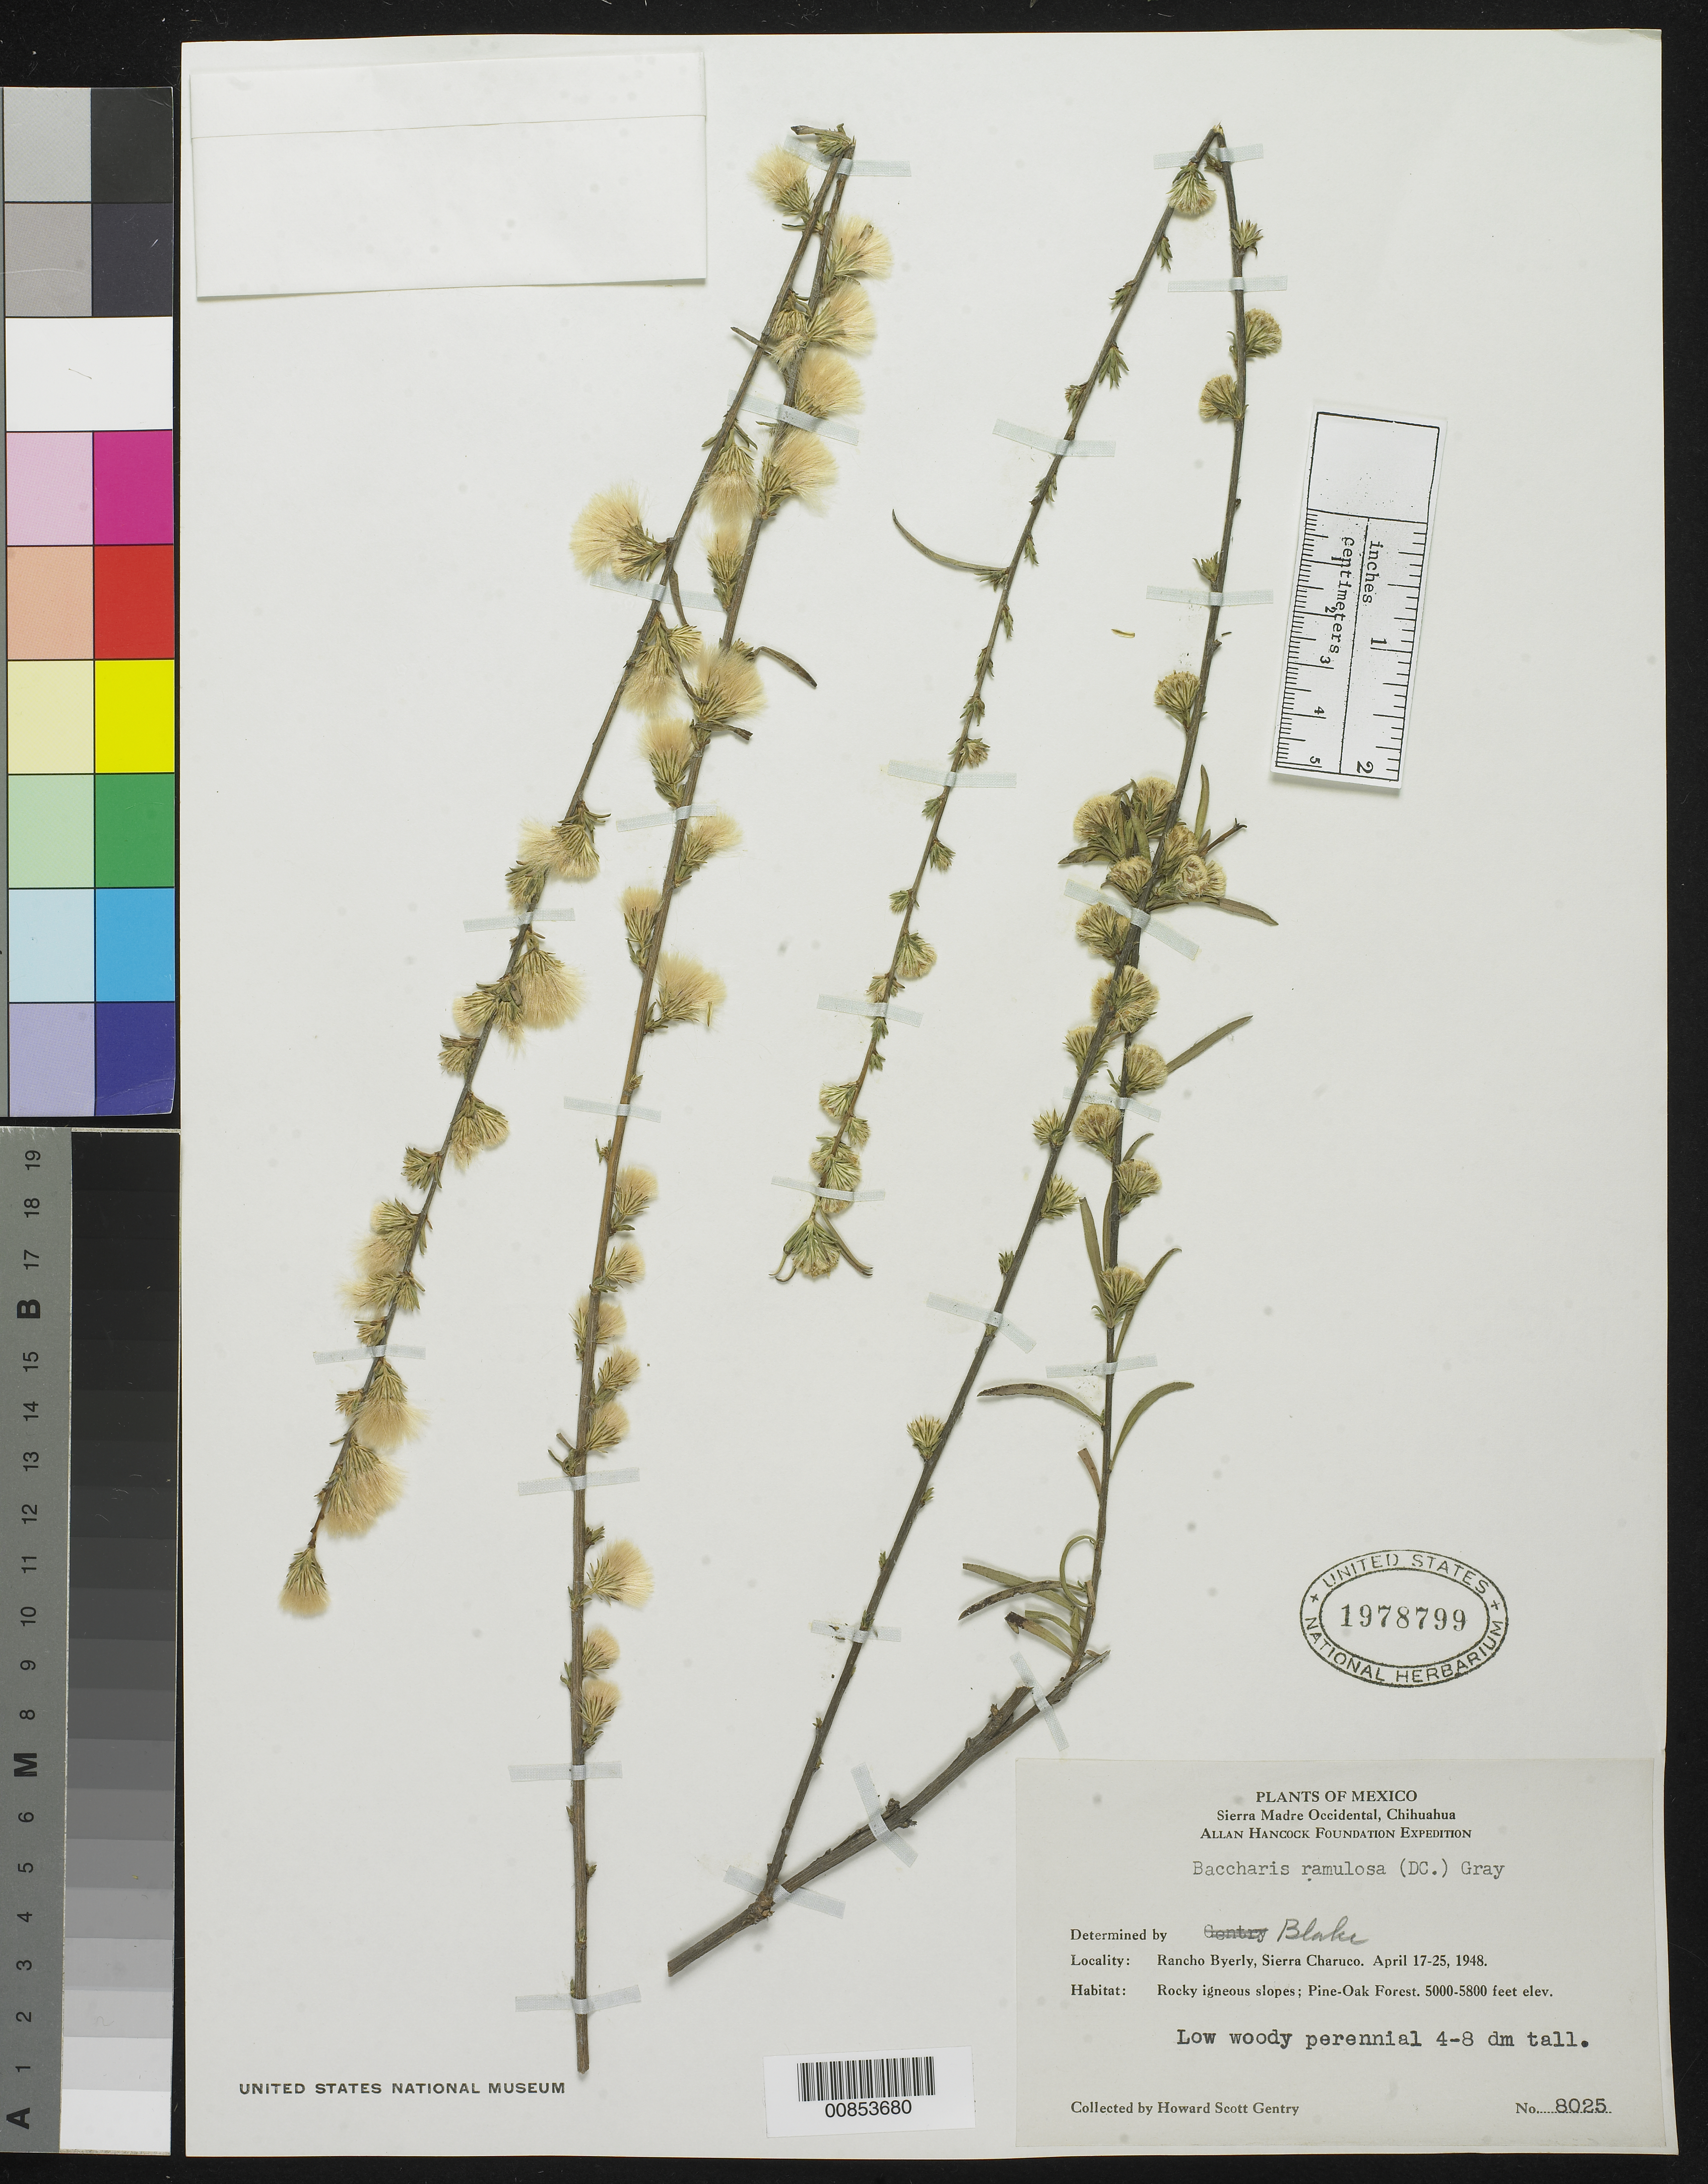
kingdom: Plantae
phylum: Tracheophyta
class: Magnoliopsida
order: Asterales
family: Asteraceae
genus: Baccharis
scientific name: Baccharis pteronioides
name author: DC.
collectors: H. S. Gentry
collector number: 8025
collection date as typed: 17 Apr 1948 to 25 Apr 1948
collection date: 1948-04-17/1948-04-25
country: Mexico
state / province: Chihuahua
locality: Rancho Byerly, Sierra Charuco.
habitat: Rocky igneous slopes; Pine-Oak forest.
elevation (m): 1524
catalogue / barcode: US 1978799